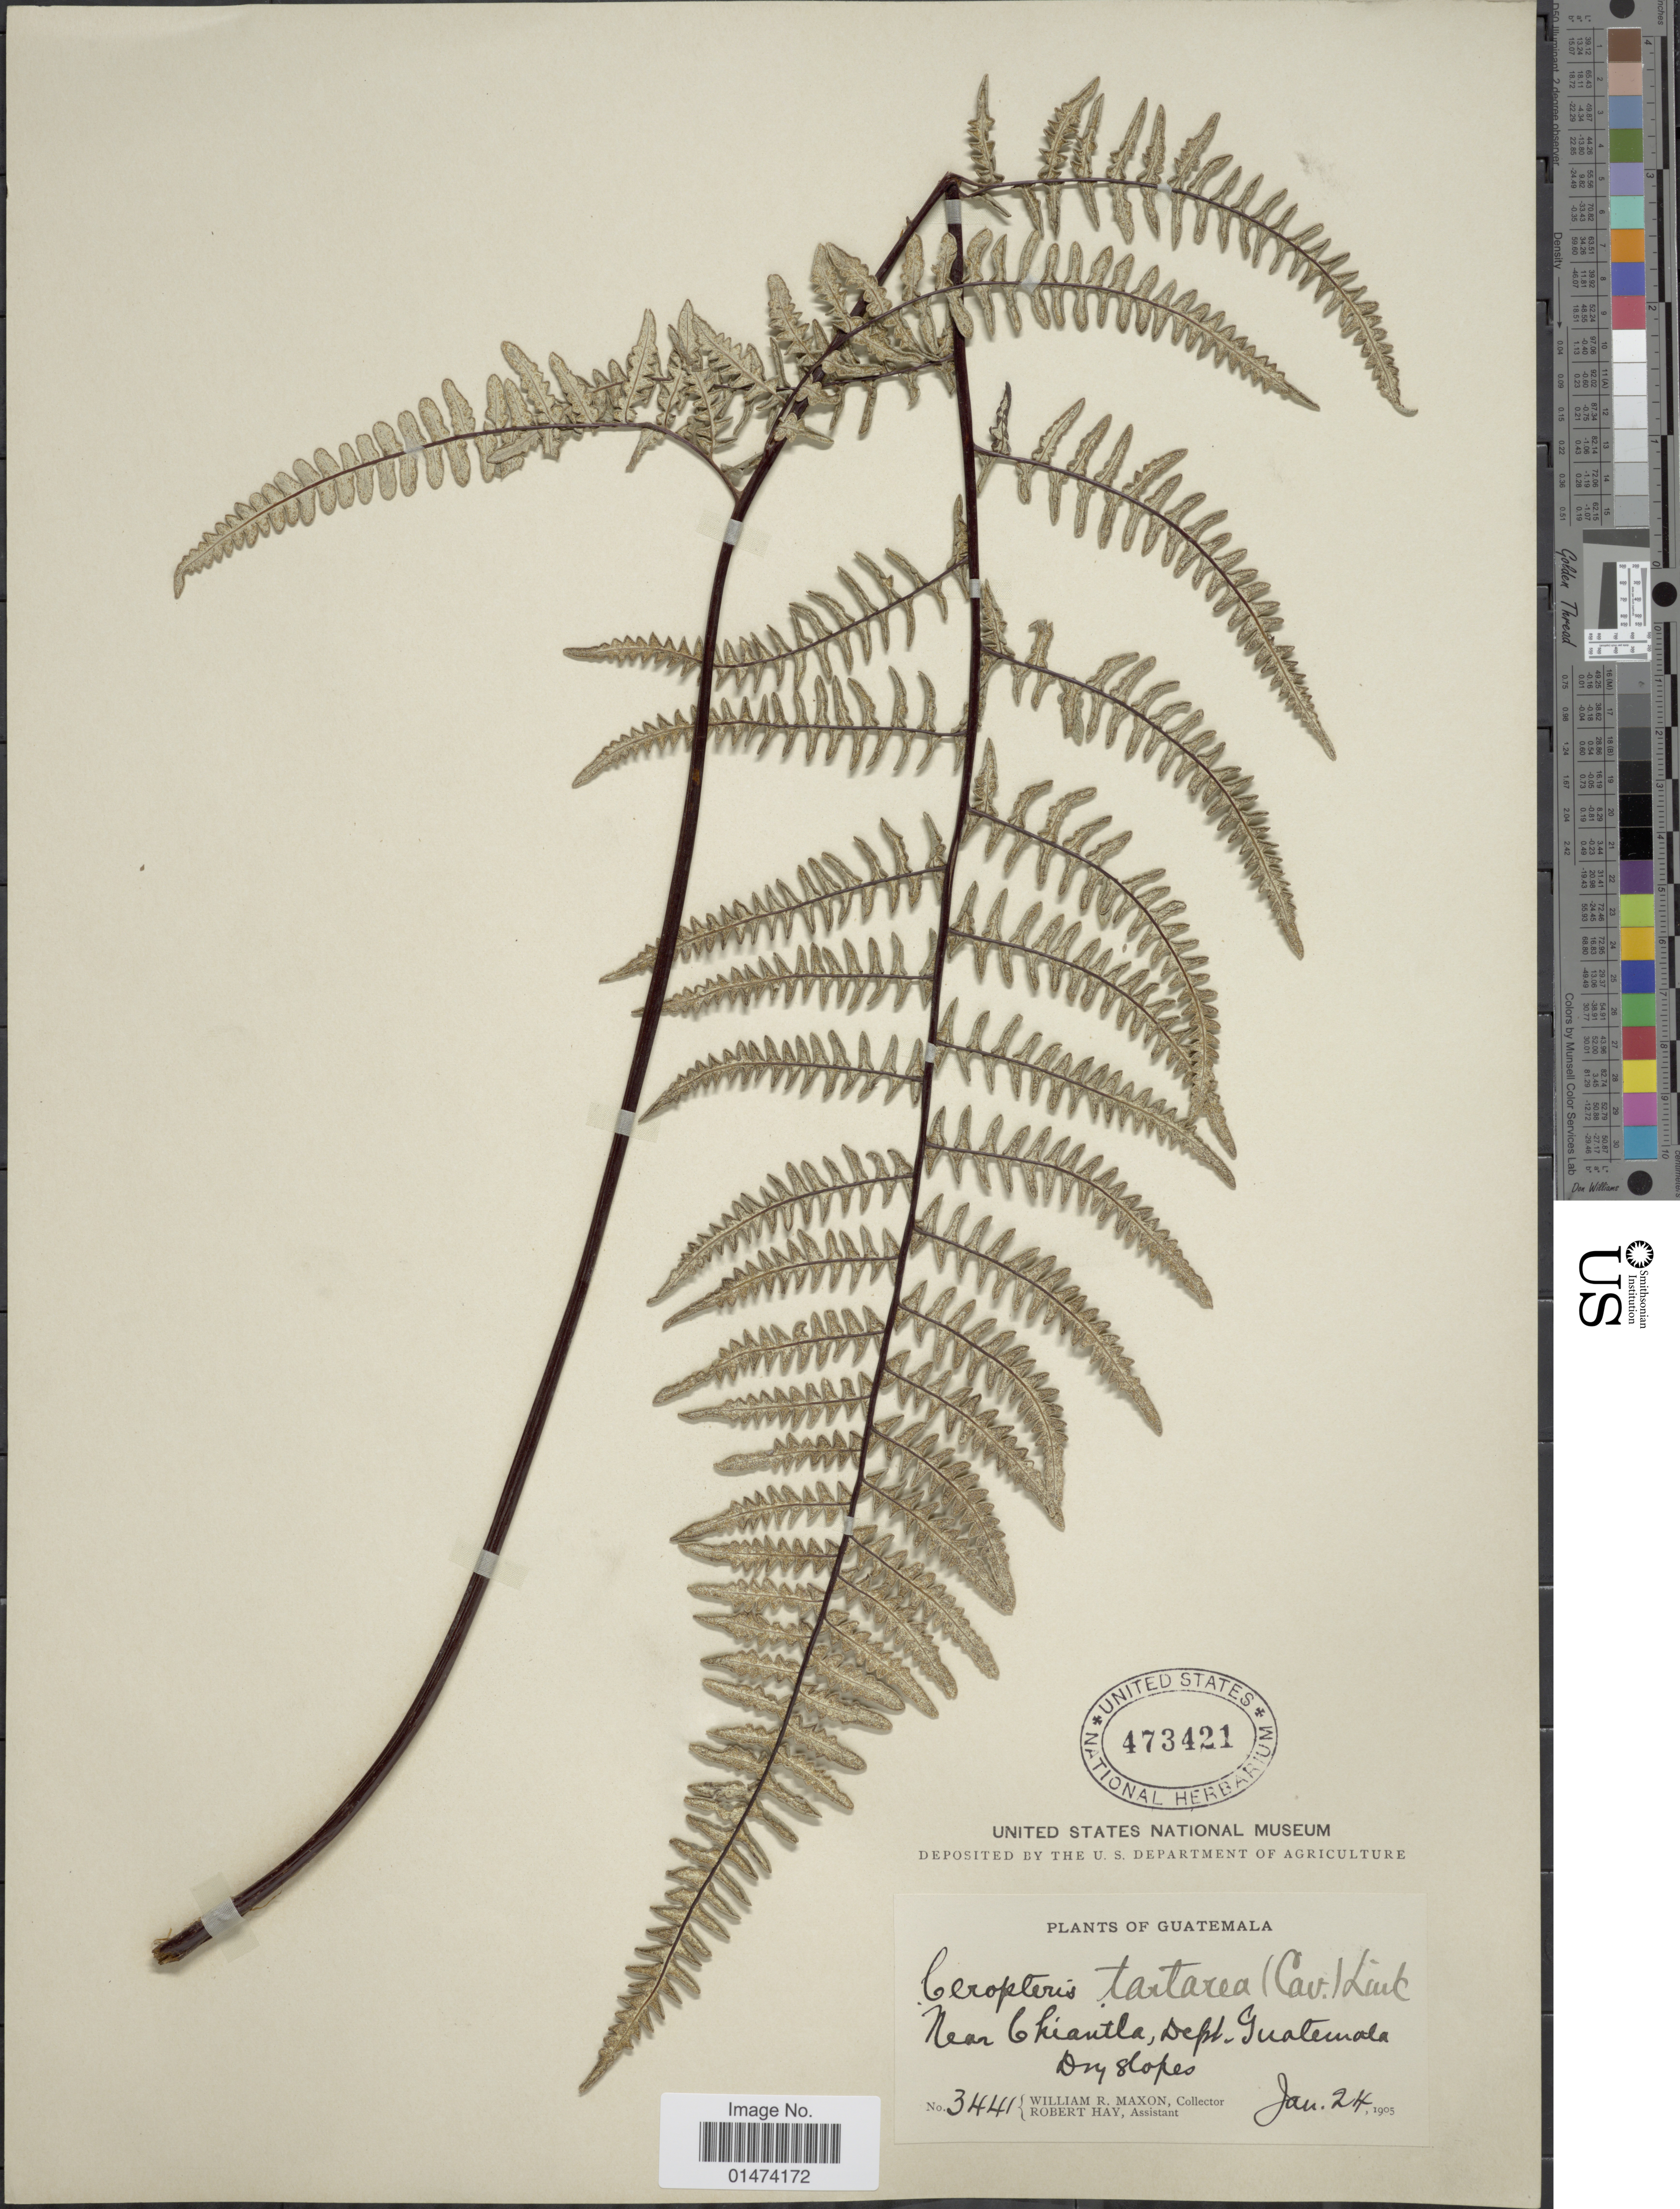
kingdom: Plantae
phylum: Tracheophyta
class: Polypodiopsida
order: Polypodiales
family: Pteridaceae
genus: Pityrogramma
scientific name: Pityrogramma tartarea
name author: (Cav.) Maxon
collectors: W. R. Maxon & R. H. Hay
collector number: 3441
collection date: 1905-01-24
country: Guatemala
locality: Near Ghiantla, Dry slopes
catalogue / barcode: US 473421